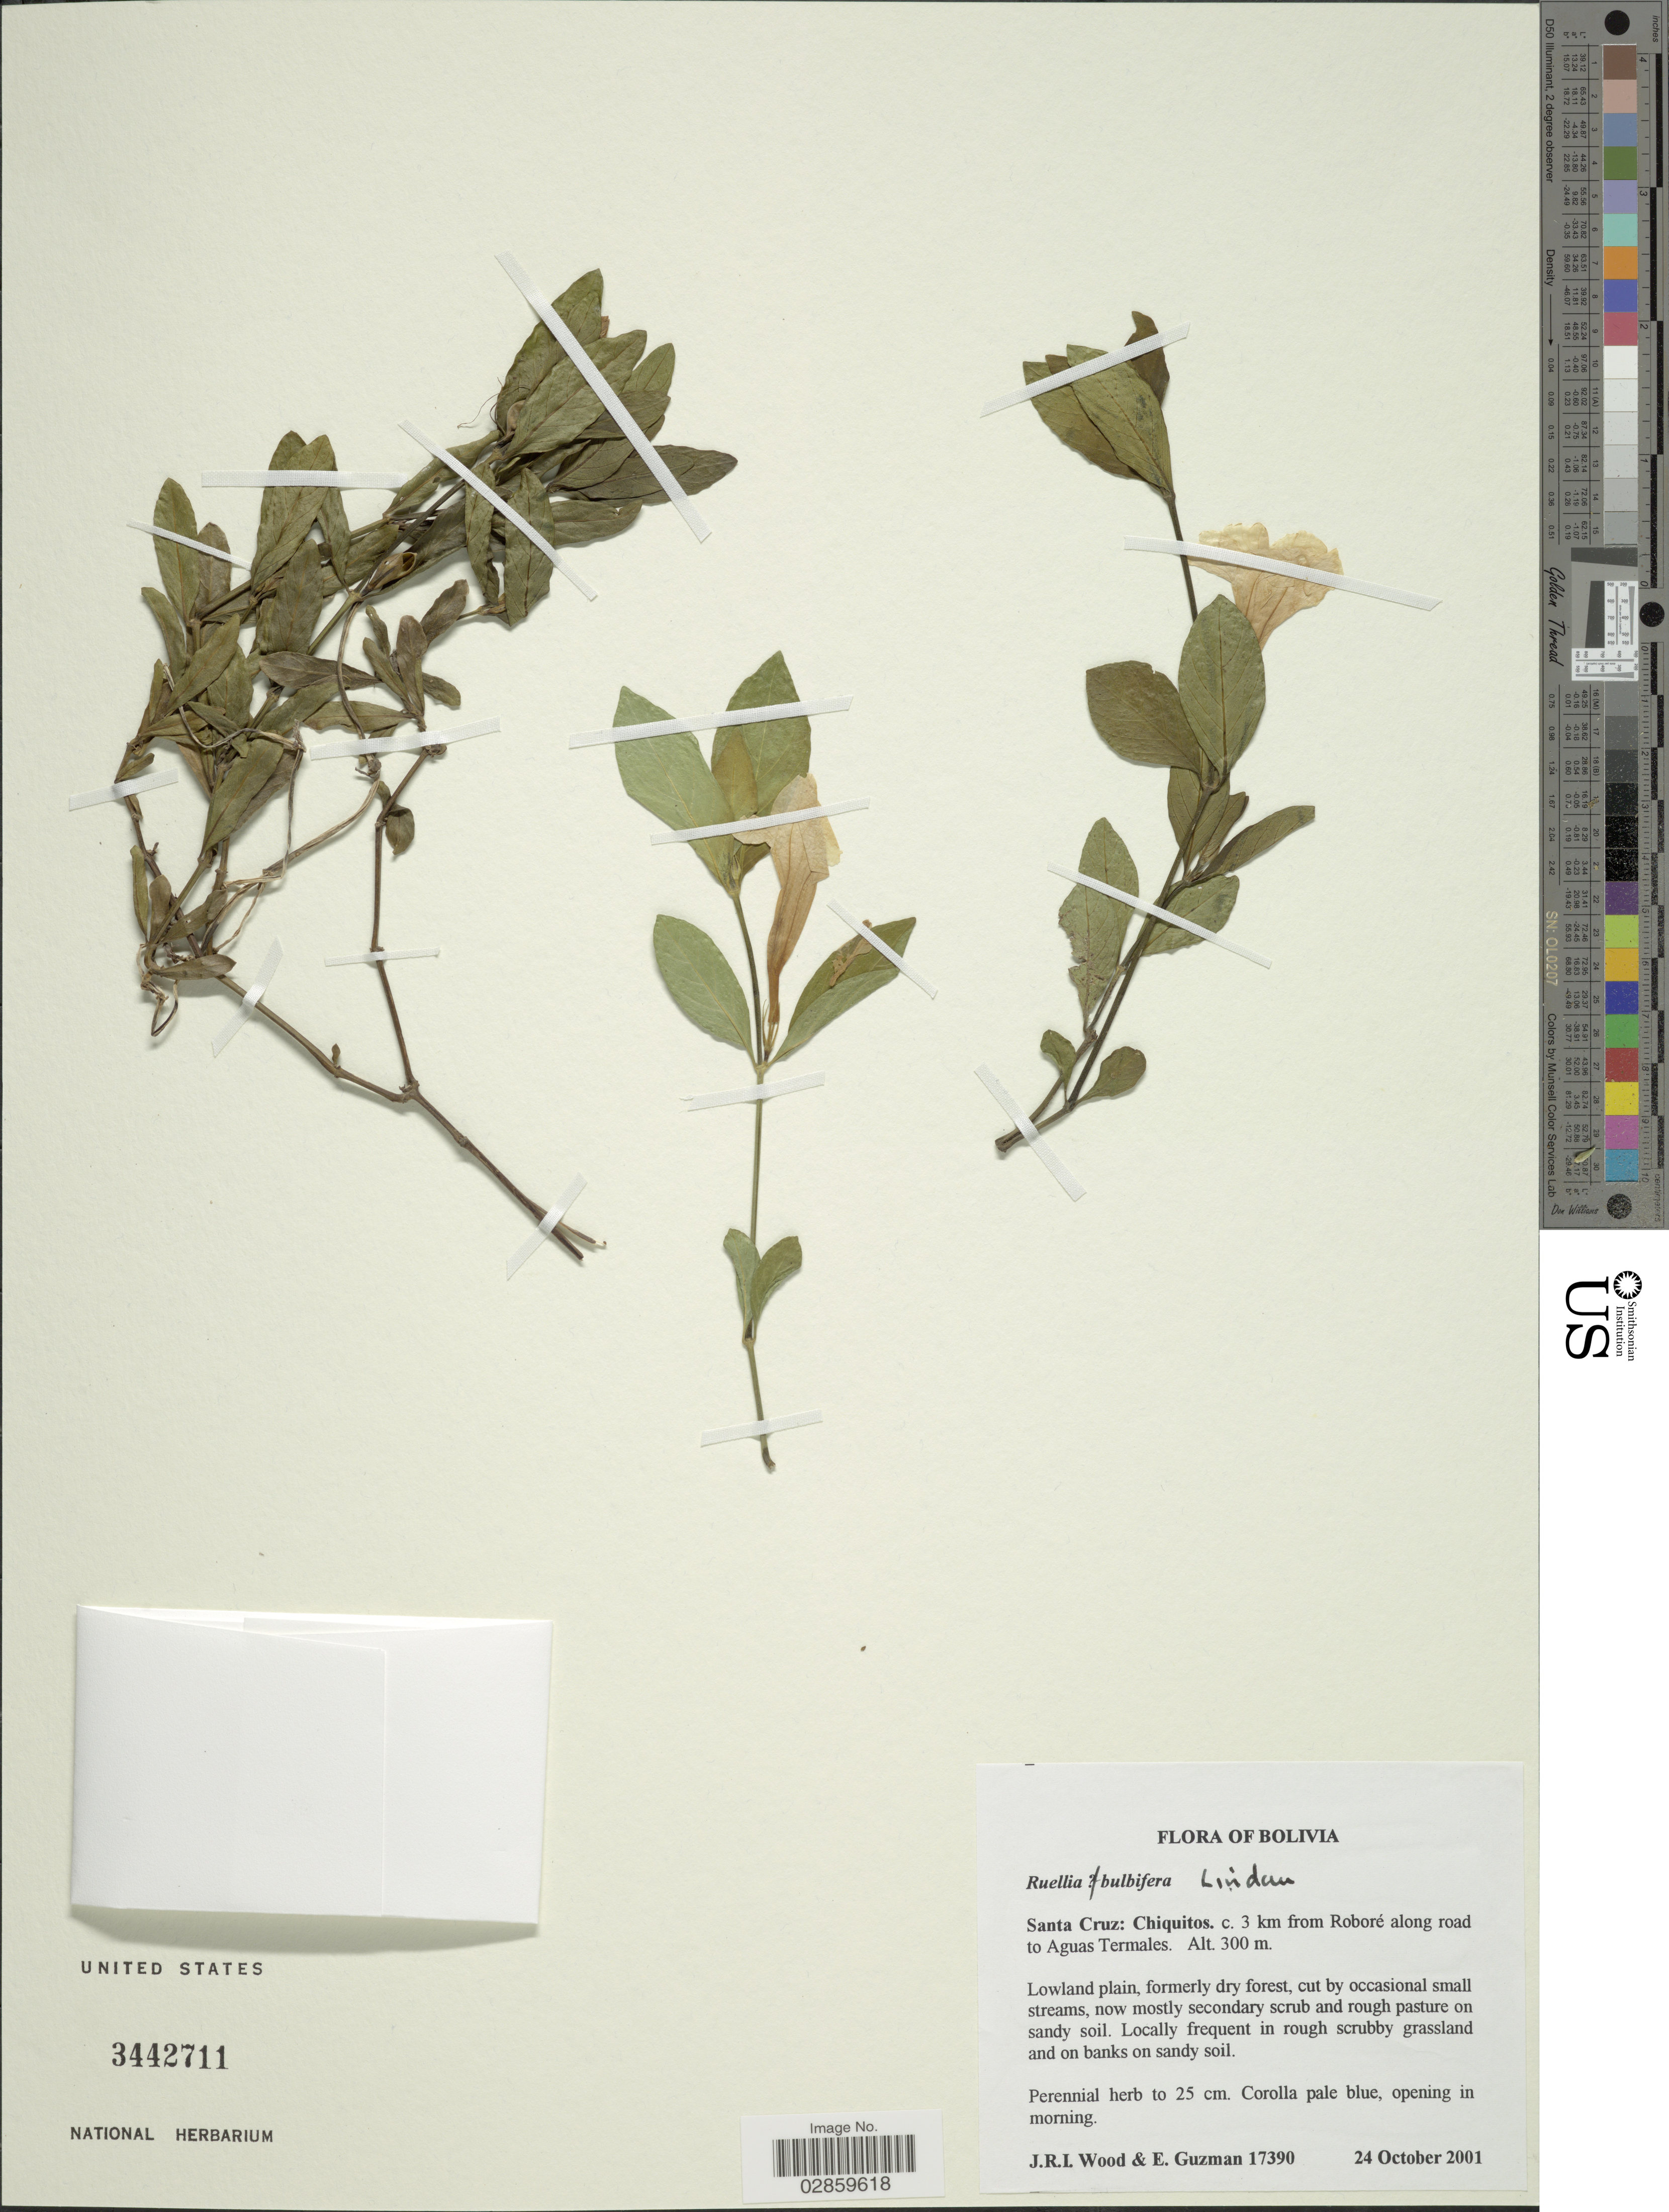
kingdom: Plantae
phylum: Tracheophyta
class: Magnoliopsida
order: Lamiales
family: Acanthaceae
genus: Ruellia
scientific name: Ruellia bulbifera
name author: Lindau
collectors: J. R. I. Wood & E. Guzman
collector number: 17390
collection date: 2001-10-24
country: Bolivia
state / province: Santa Cruz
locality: Chiquitos. c. 3 km from Roboré along road to Aguas Termales.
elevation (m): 300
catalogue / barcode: US 3442711